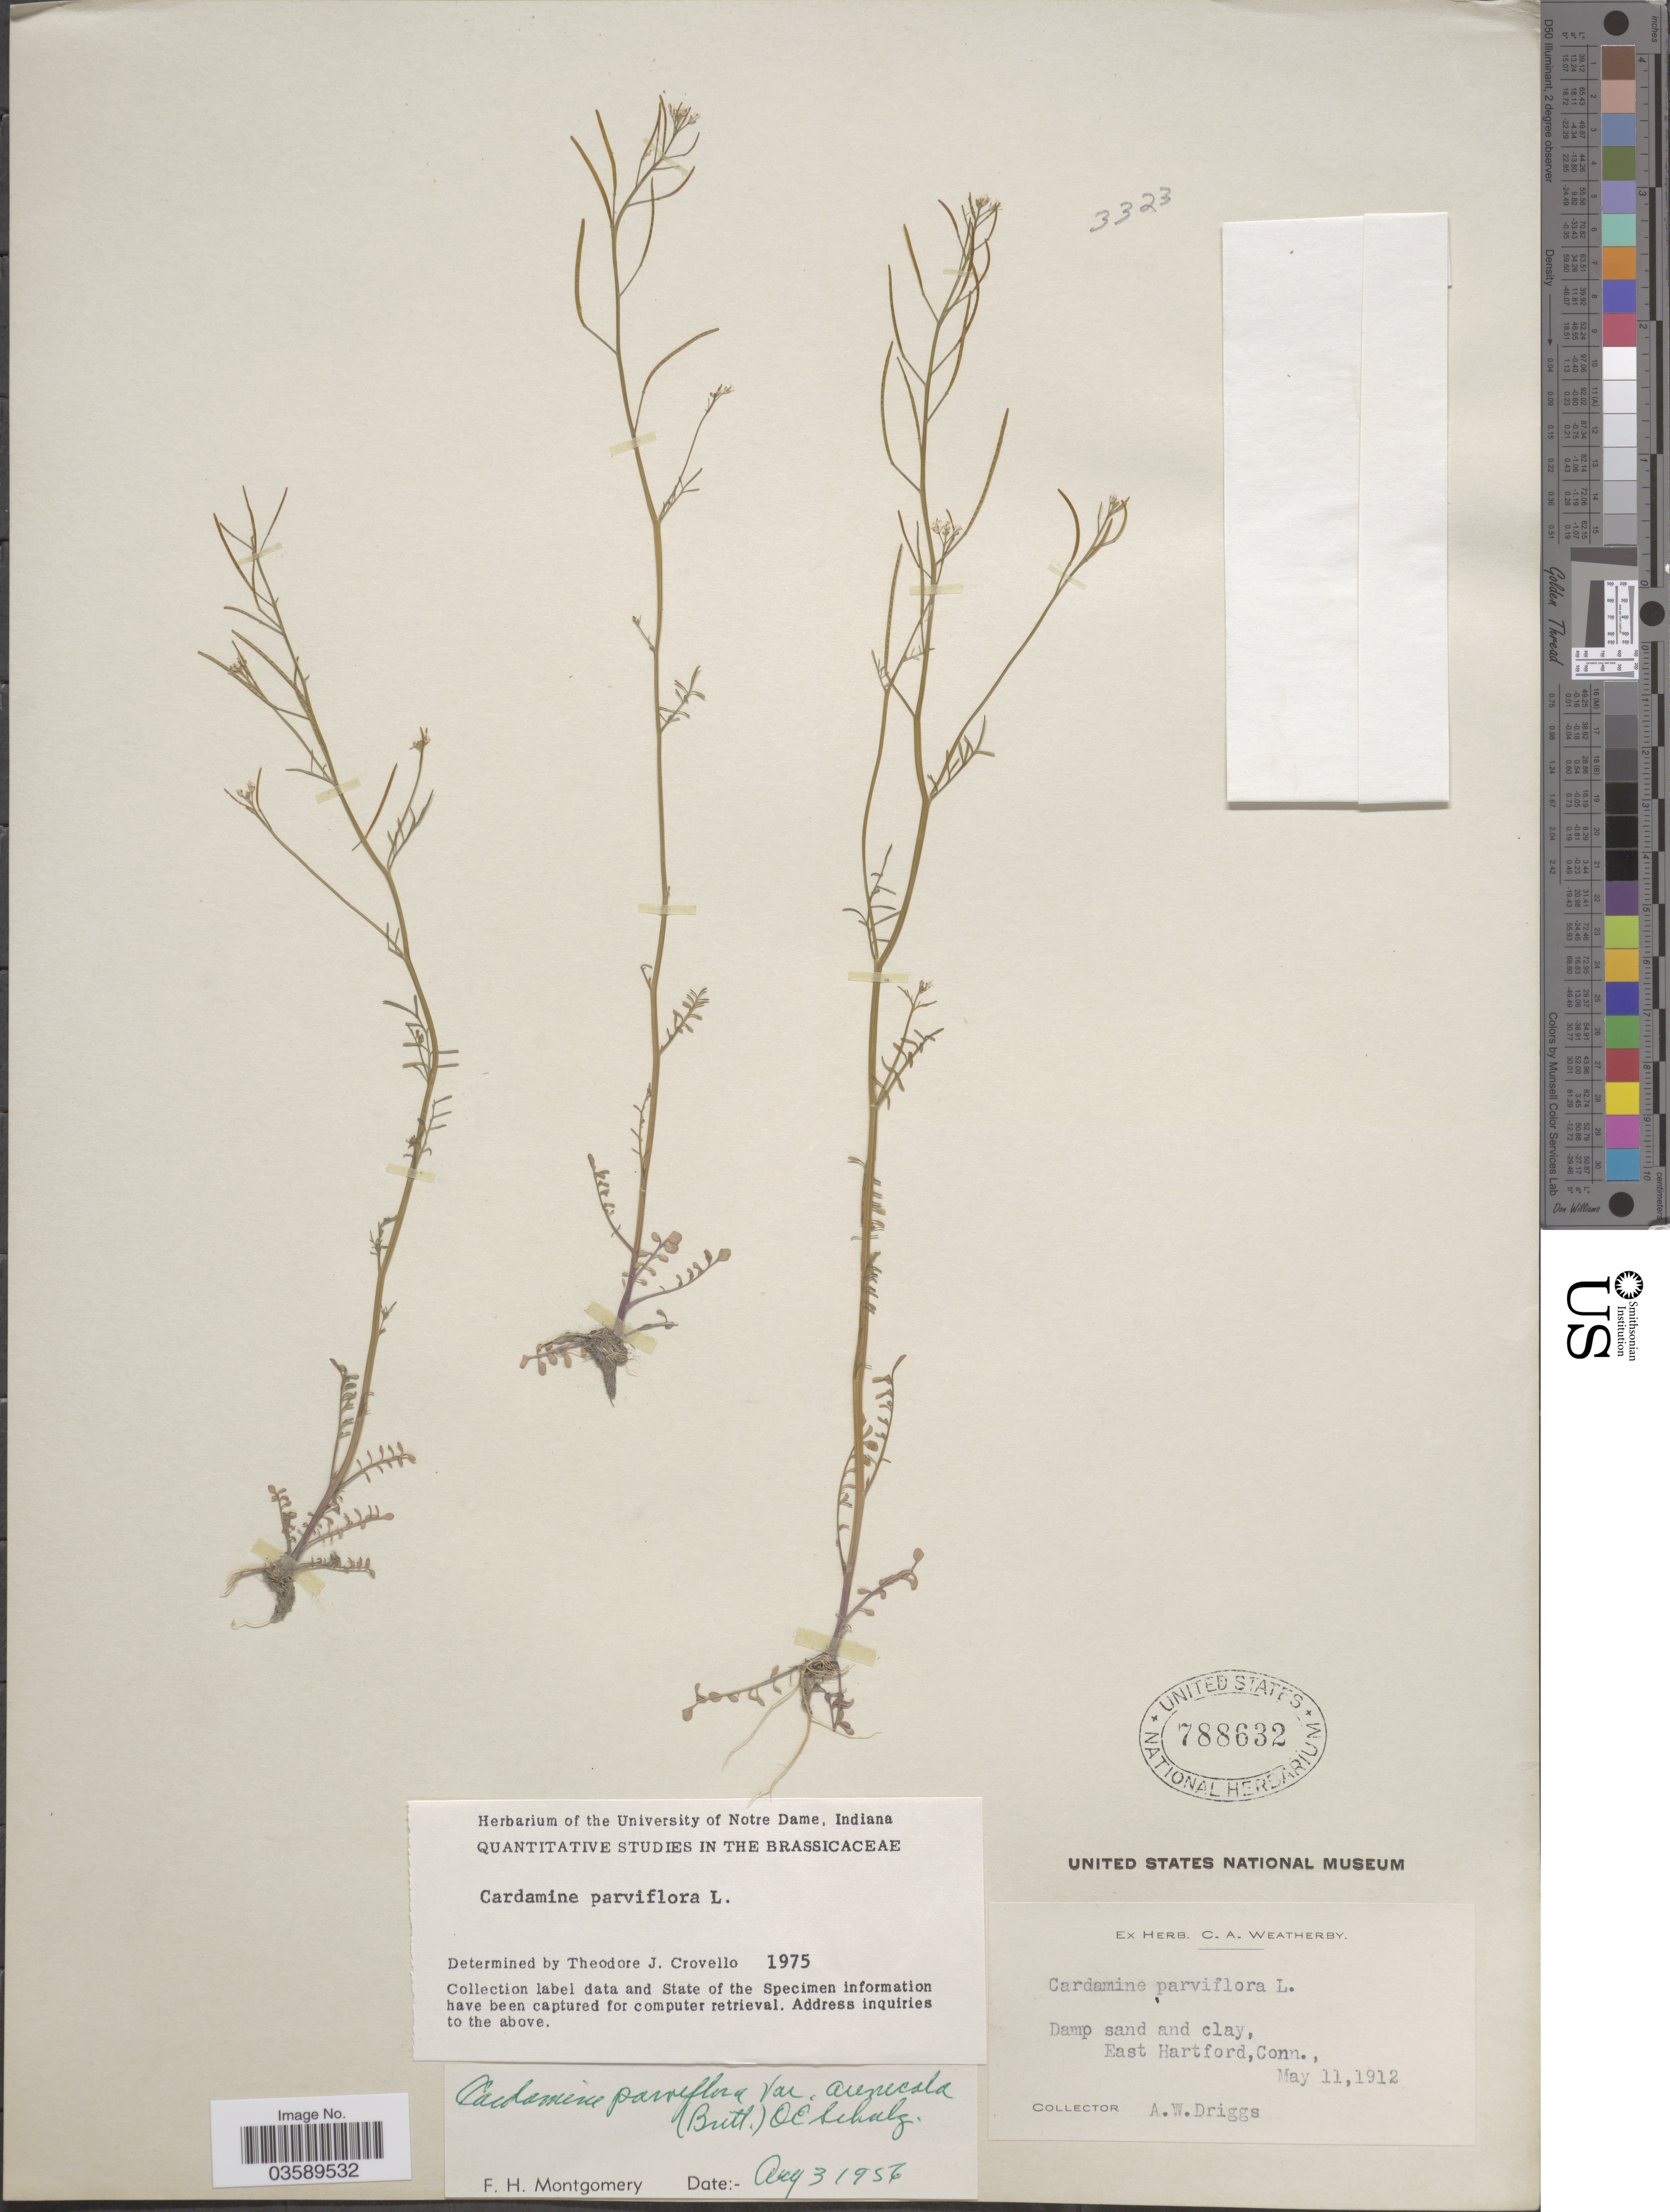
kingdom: Plantae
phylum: Tracheophyta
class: Magnoliopsida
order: Brassicales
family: Brassicaceae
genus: Cardamine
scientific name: Cardamine parviflora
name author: L.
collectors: A. Driggs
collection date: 1912-05-11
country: United States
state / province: Connecticut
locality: East Hartford.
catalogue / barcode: US 788632